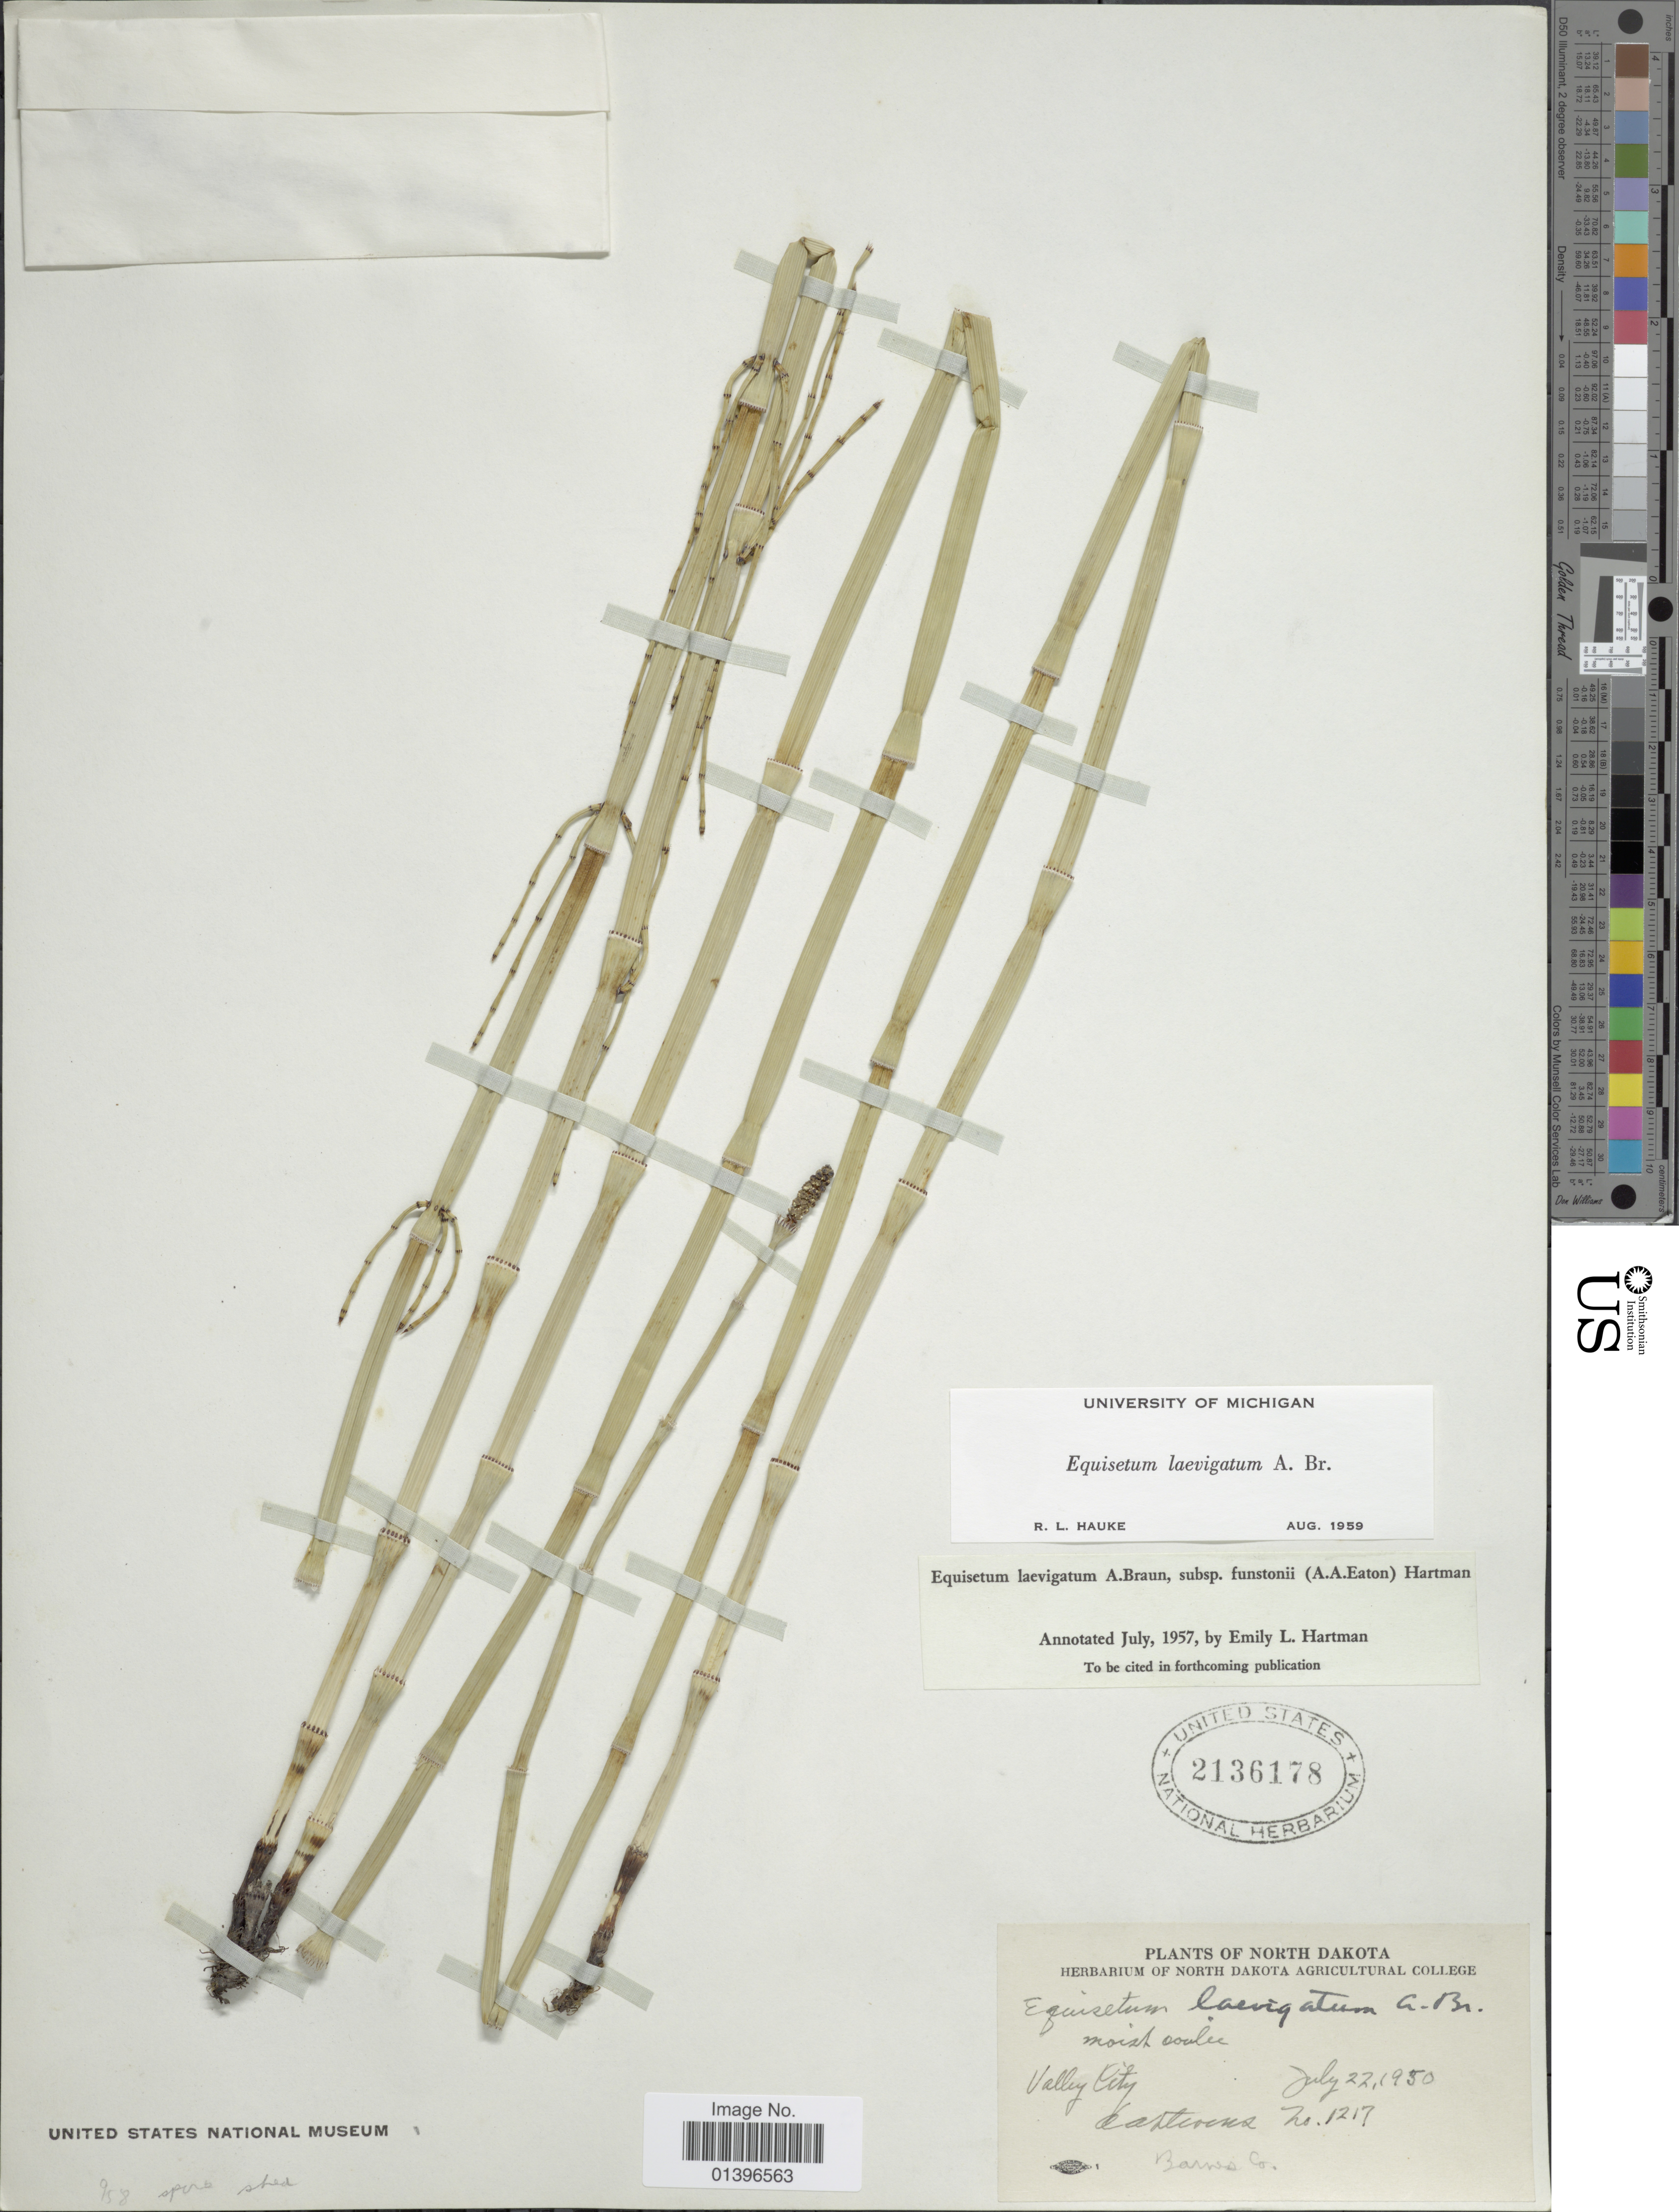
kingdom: Plantae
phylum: Tracheophyta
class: Polypodiopsida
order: Equisetales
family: Equisetaceae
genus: Equisetum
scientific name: Equisetum laevigatum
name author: A. Braun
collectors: O. A. Stevens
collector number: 1217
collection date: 1950-07-22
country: United States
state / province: North Dakota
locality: Valley City, Barnes Co.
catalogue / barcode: US 2136178